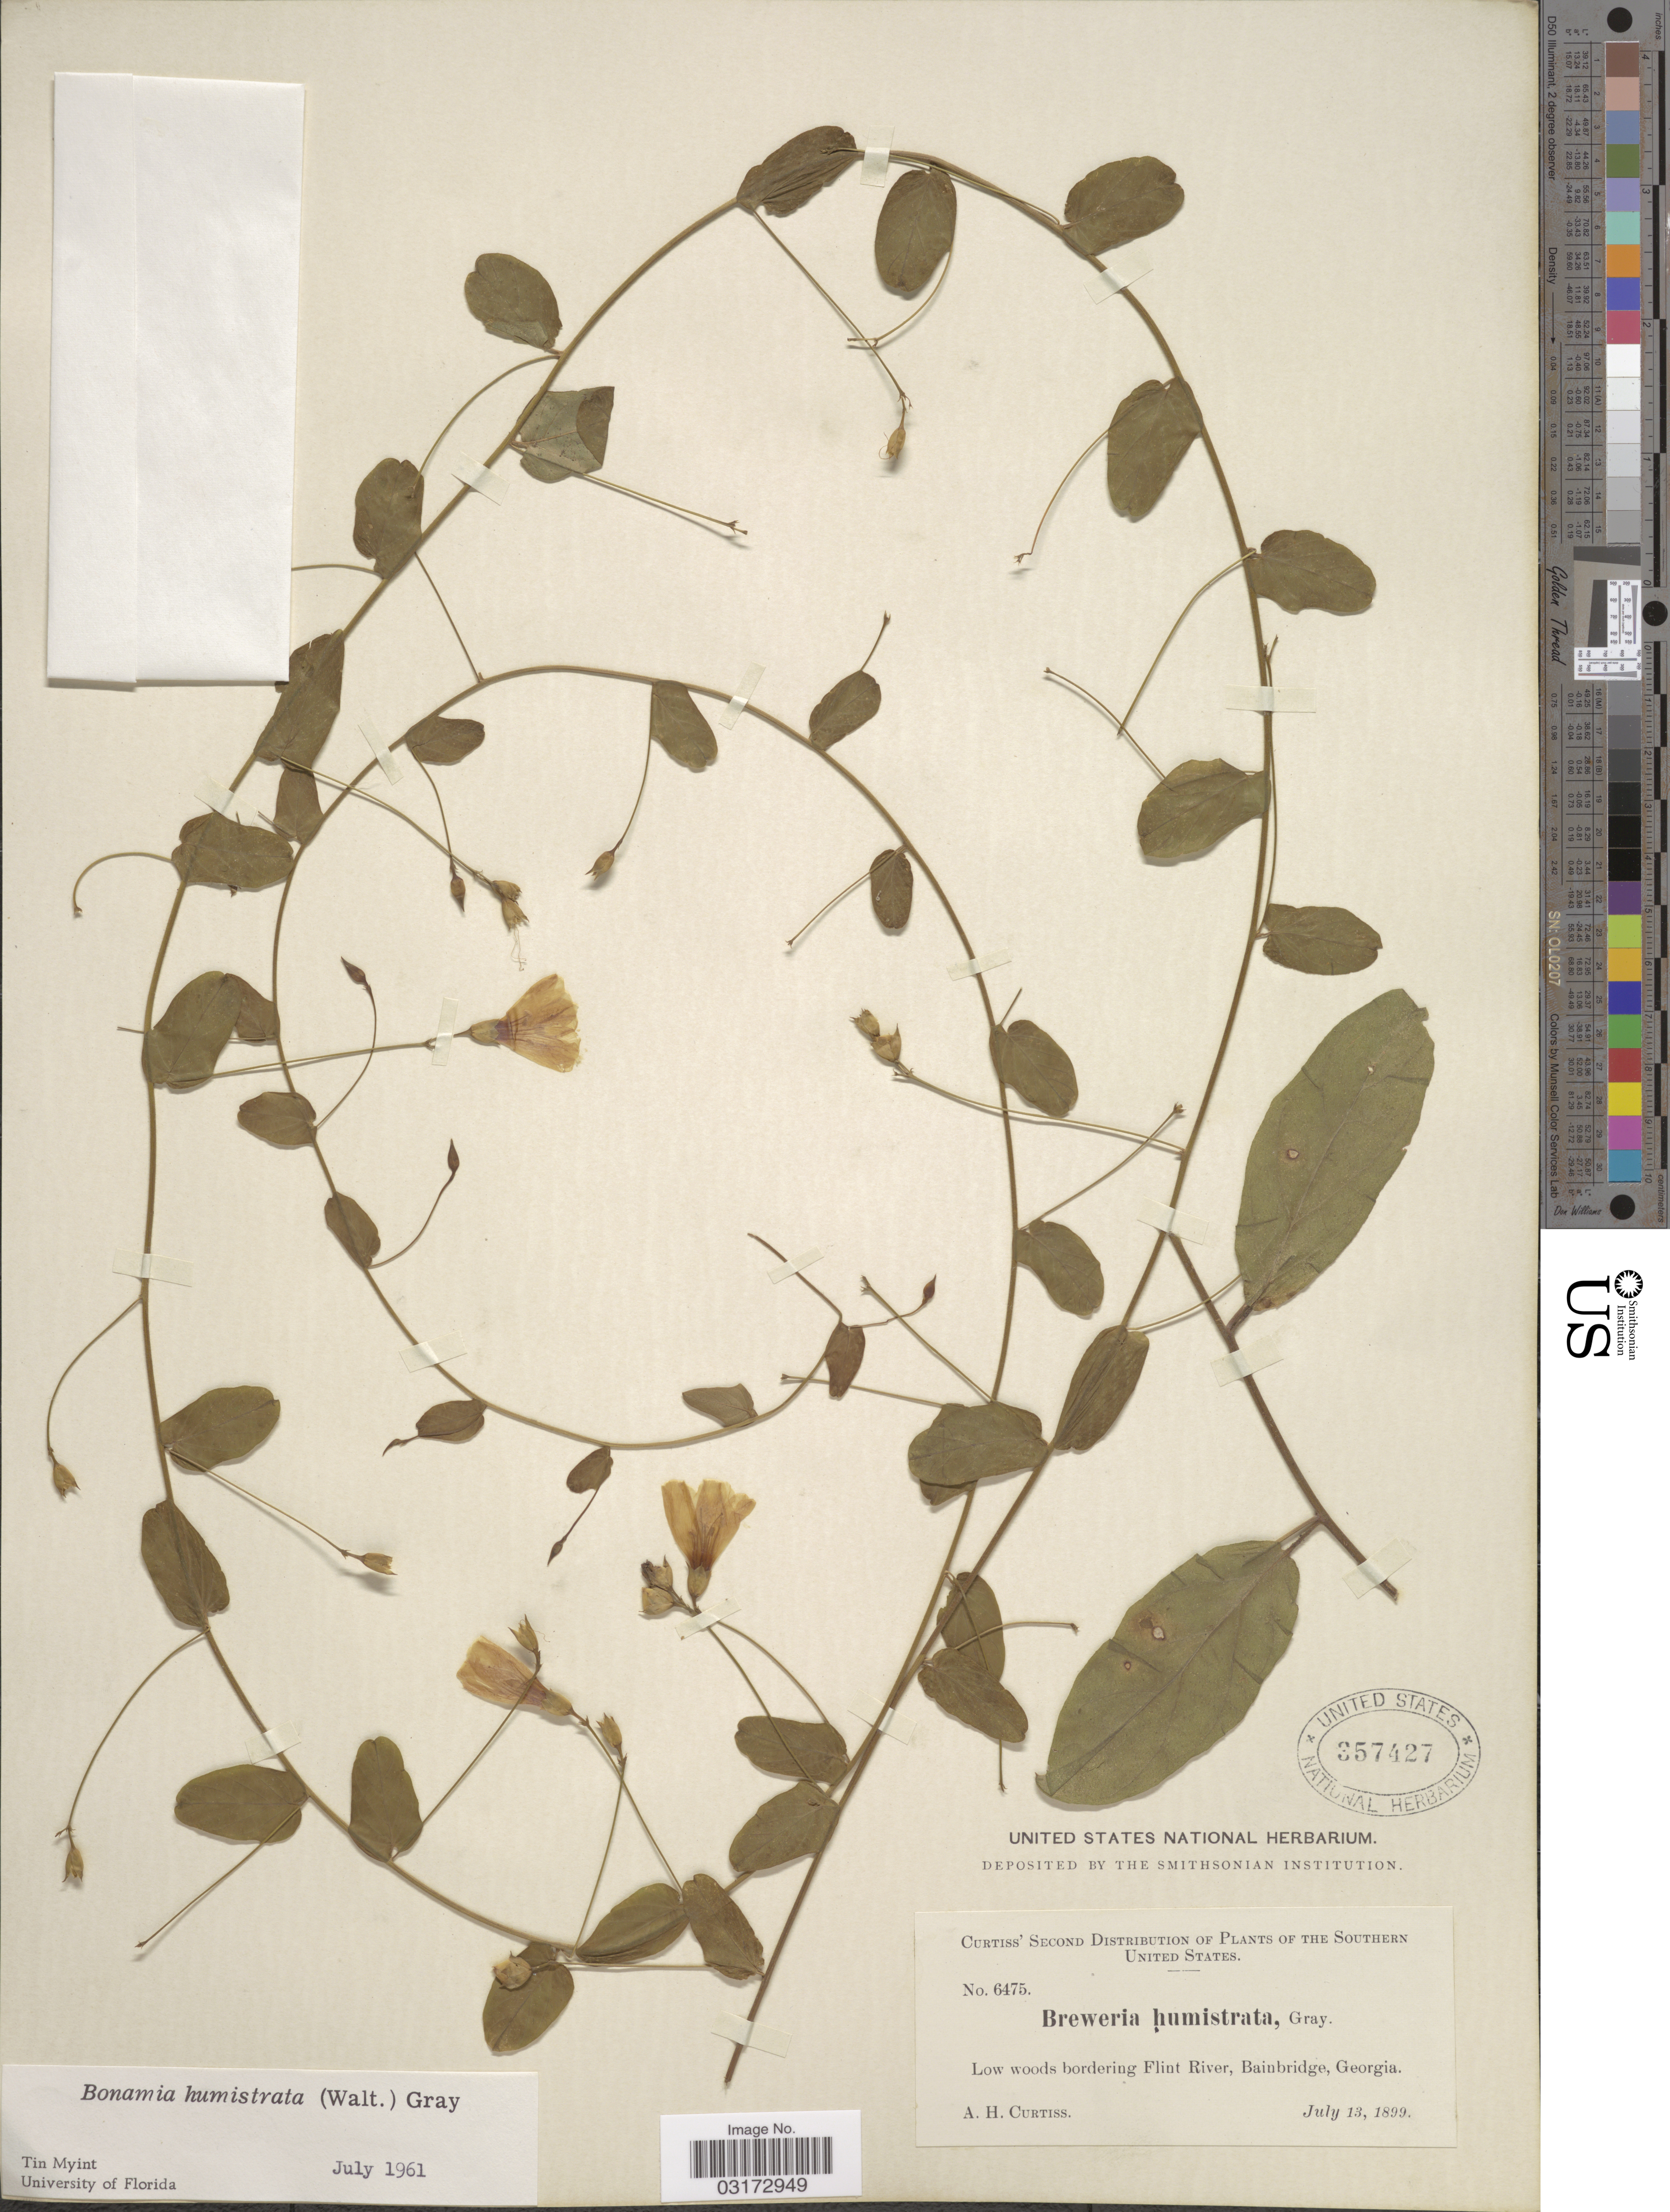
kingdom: Plantae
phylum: Tracheophyta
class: Magnoliopsida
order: Solanales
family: Convolvulaceae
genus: Stylisma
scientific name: Stylisma humistrata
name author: (Walter) Chapm.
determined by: Strong, Mark T., (BOT), Smithsonian Institution - National Museum of Natural History (UNITED STATES)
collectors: A. H. Curtiss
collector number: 6475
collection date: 1899-07-13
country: United States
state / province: Georgia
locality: The Southern United States, Low woods bordering Flint River, Bainbridge.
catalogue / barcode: US 357427